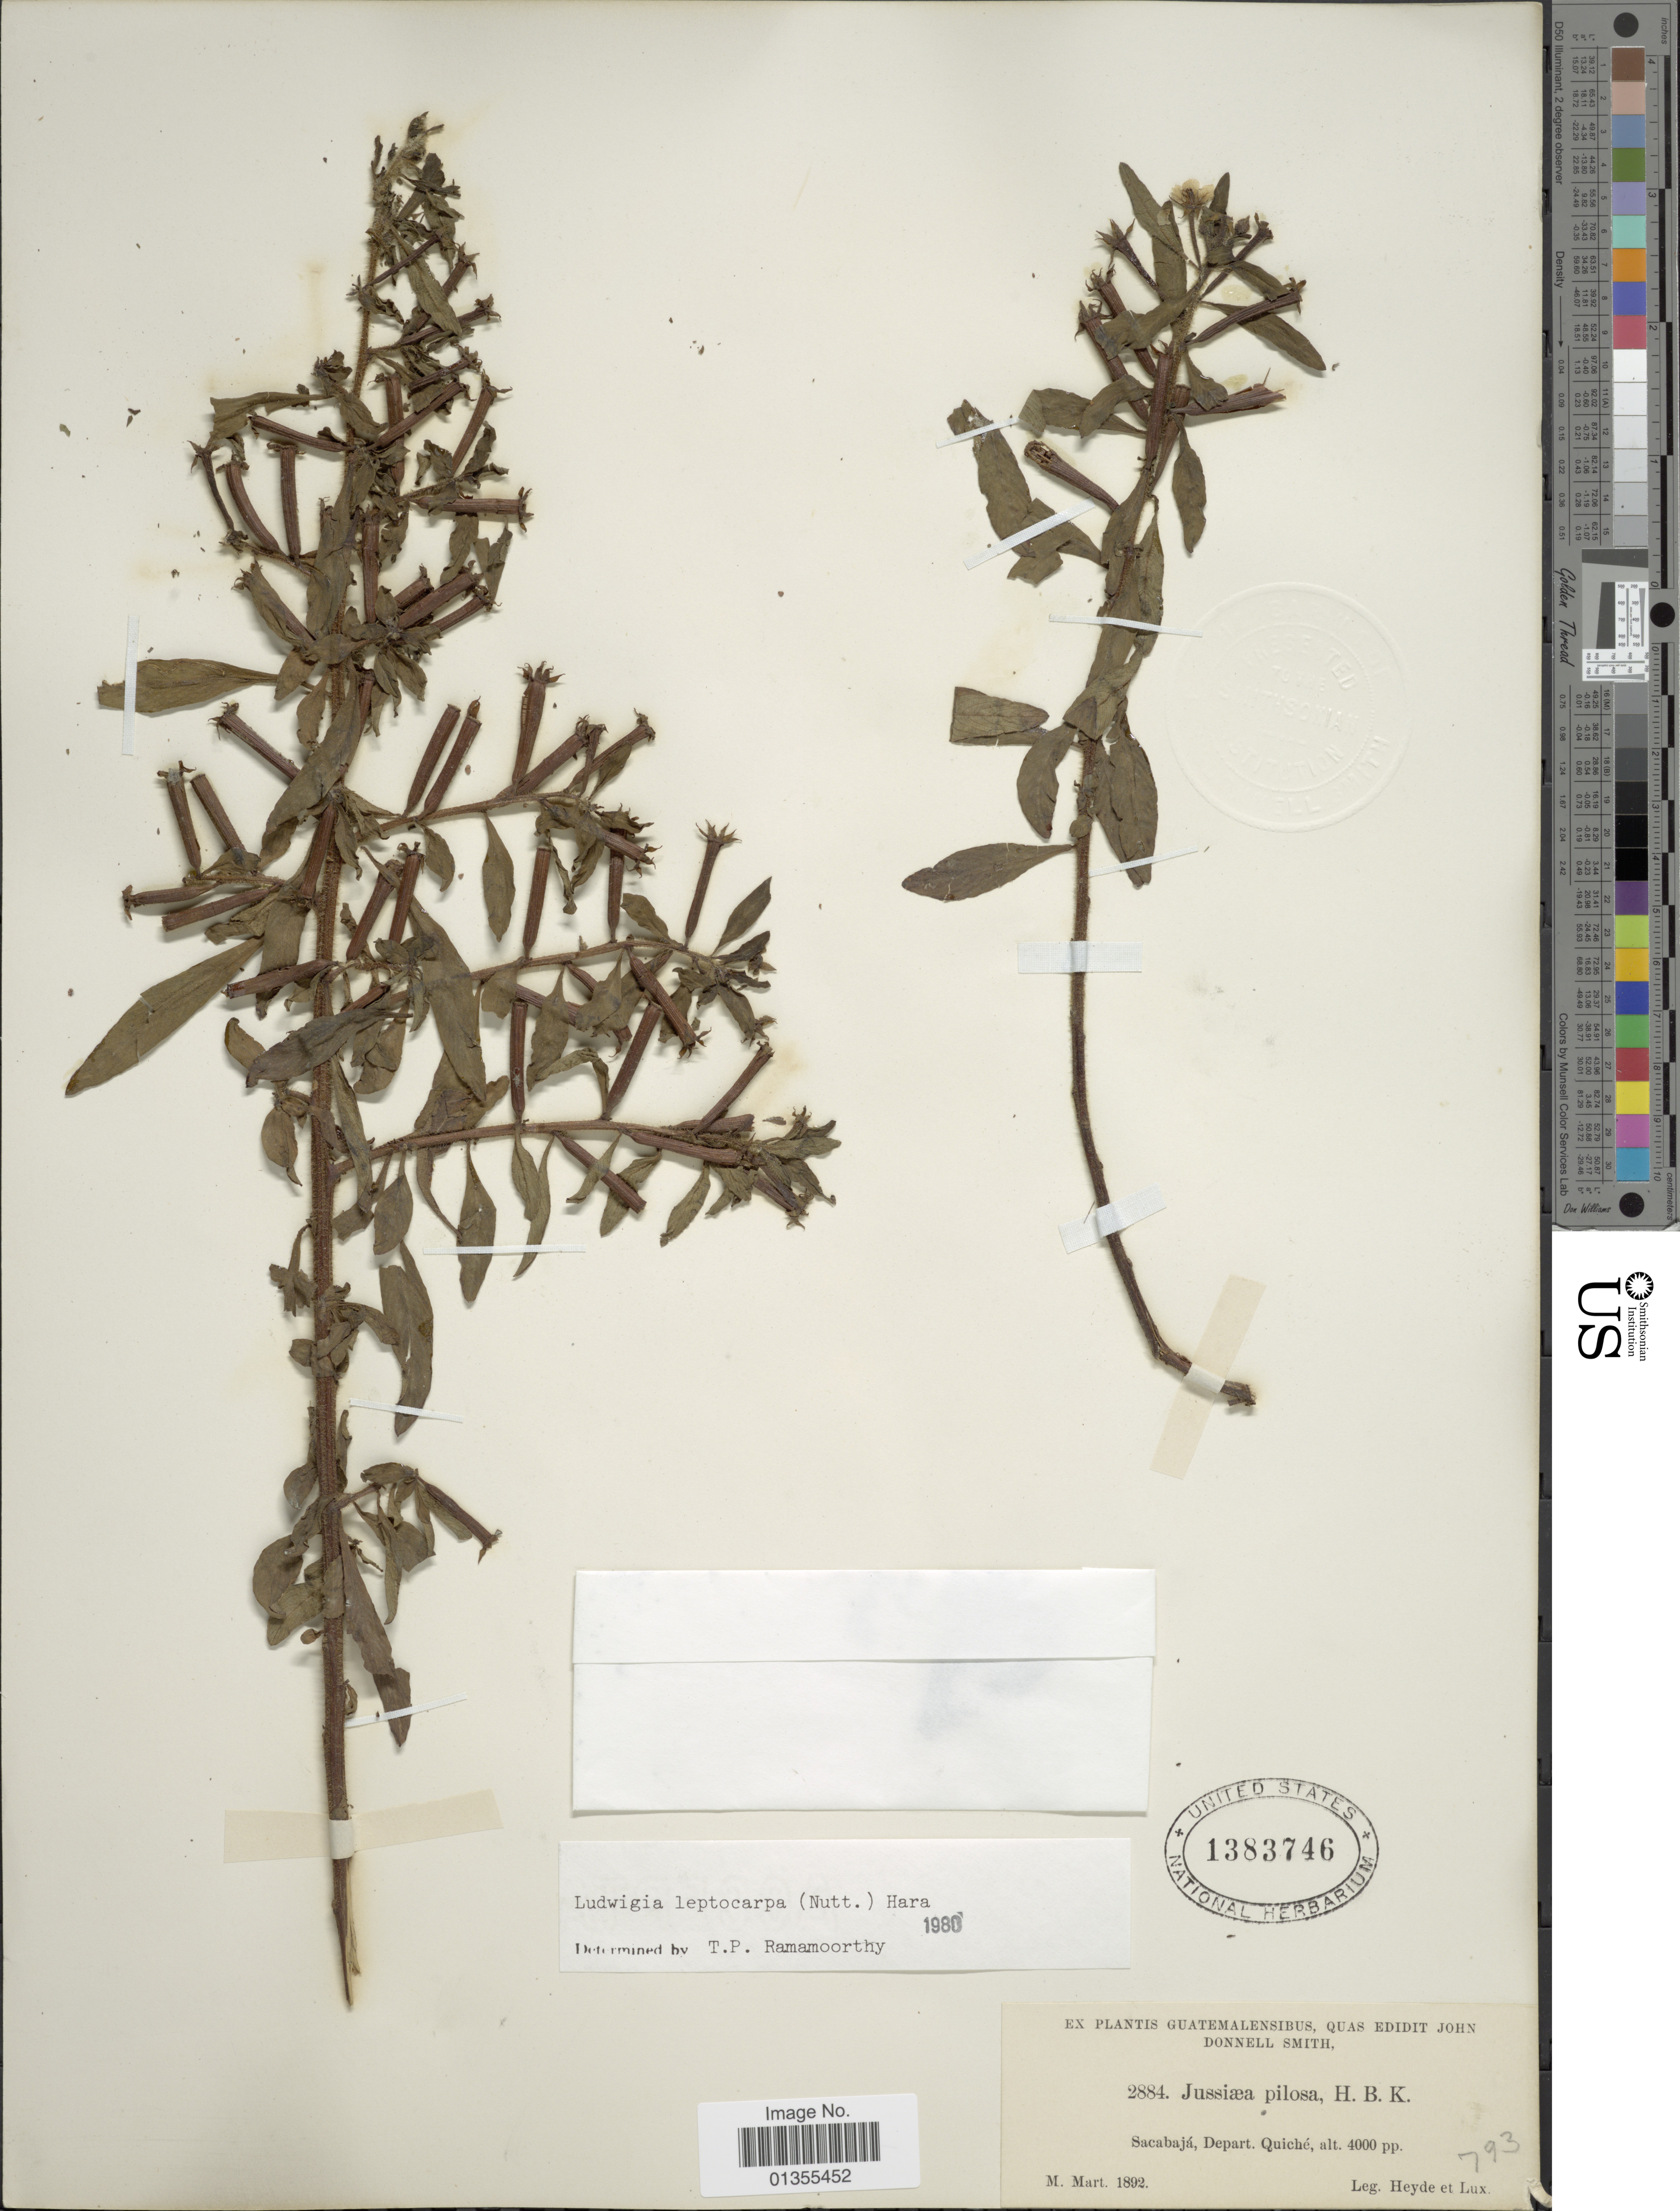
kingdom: Plantae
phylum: Tracheophyta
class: Magnoliopsida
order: Myrtales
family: Onagraceae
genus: Ludwigia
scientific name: Ludwigia leptocarpa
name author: (Nutt.) H. Hara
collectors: Heyde & Lux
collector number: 2884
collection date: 1892-03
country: Guatemala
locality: Sacabajá, Depart. Quiché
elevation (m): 1219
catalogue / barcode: US 1383746